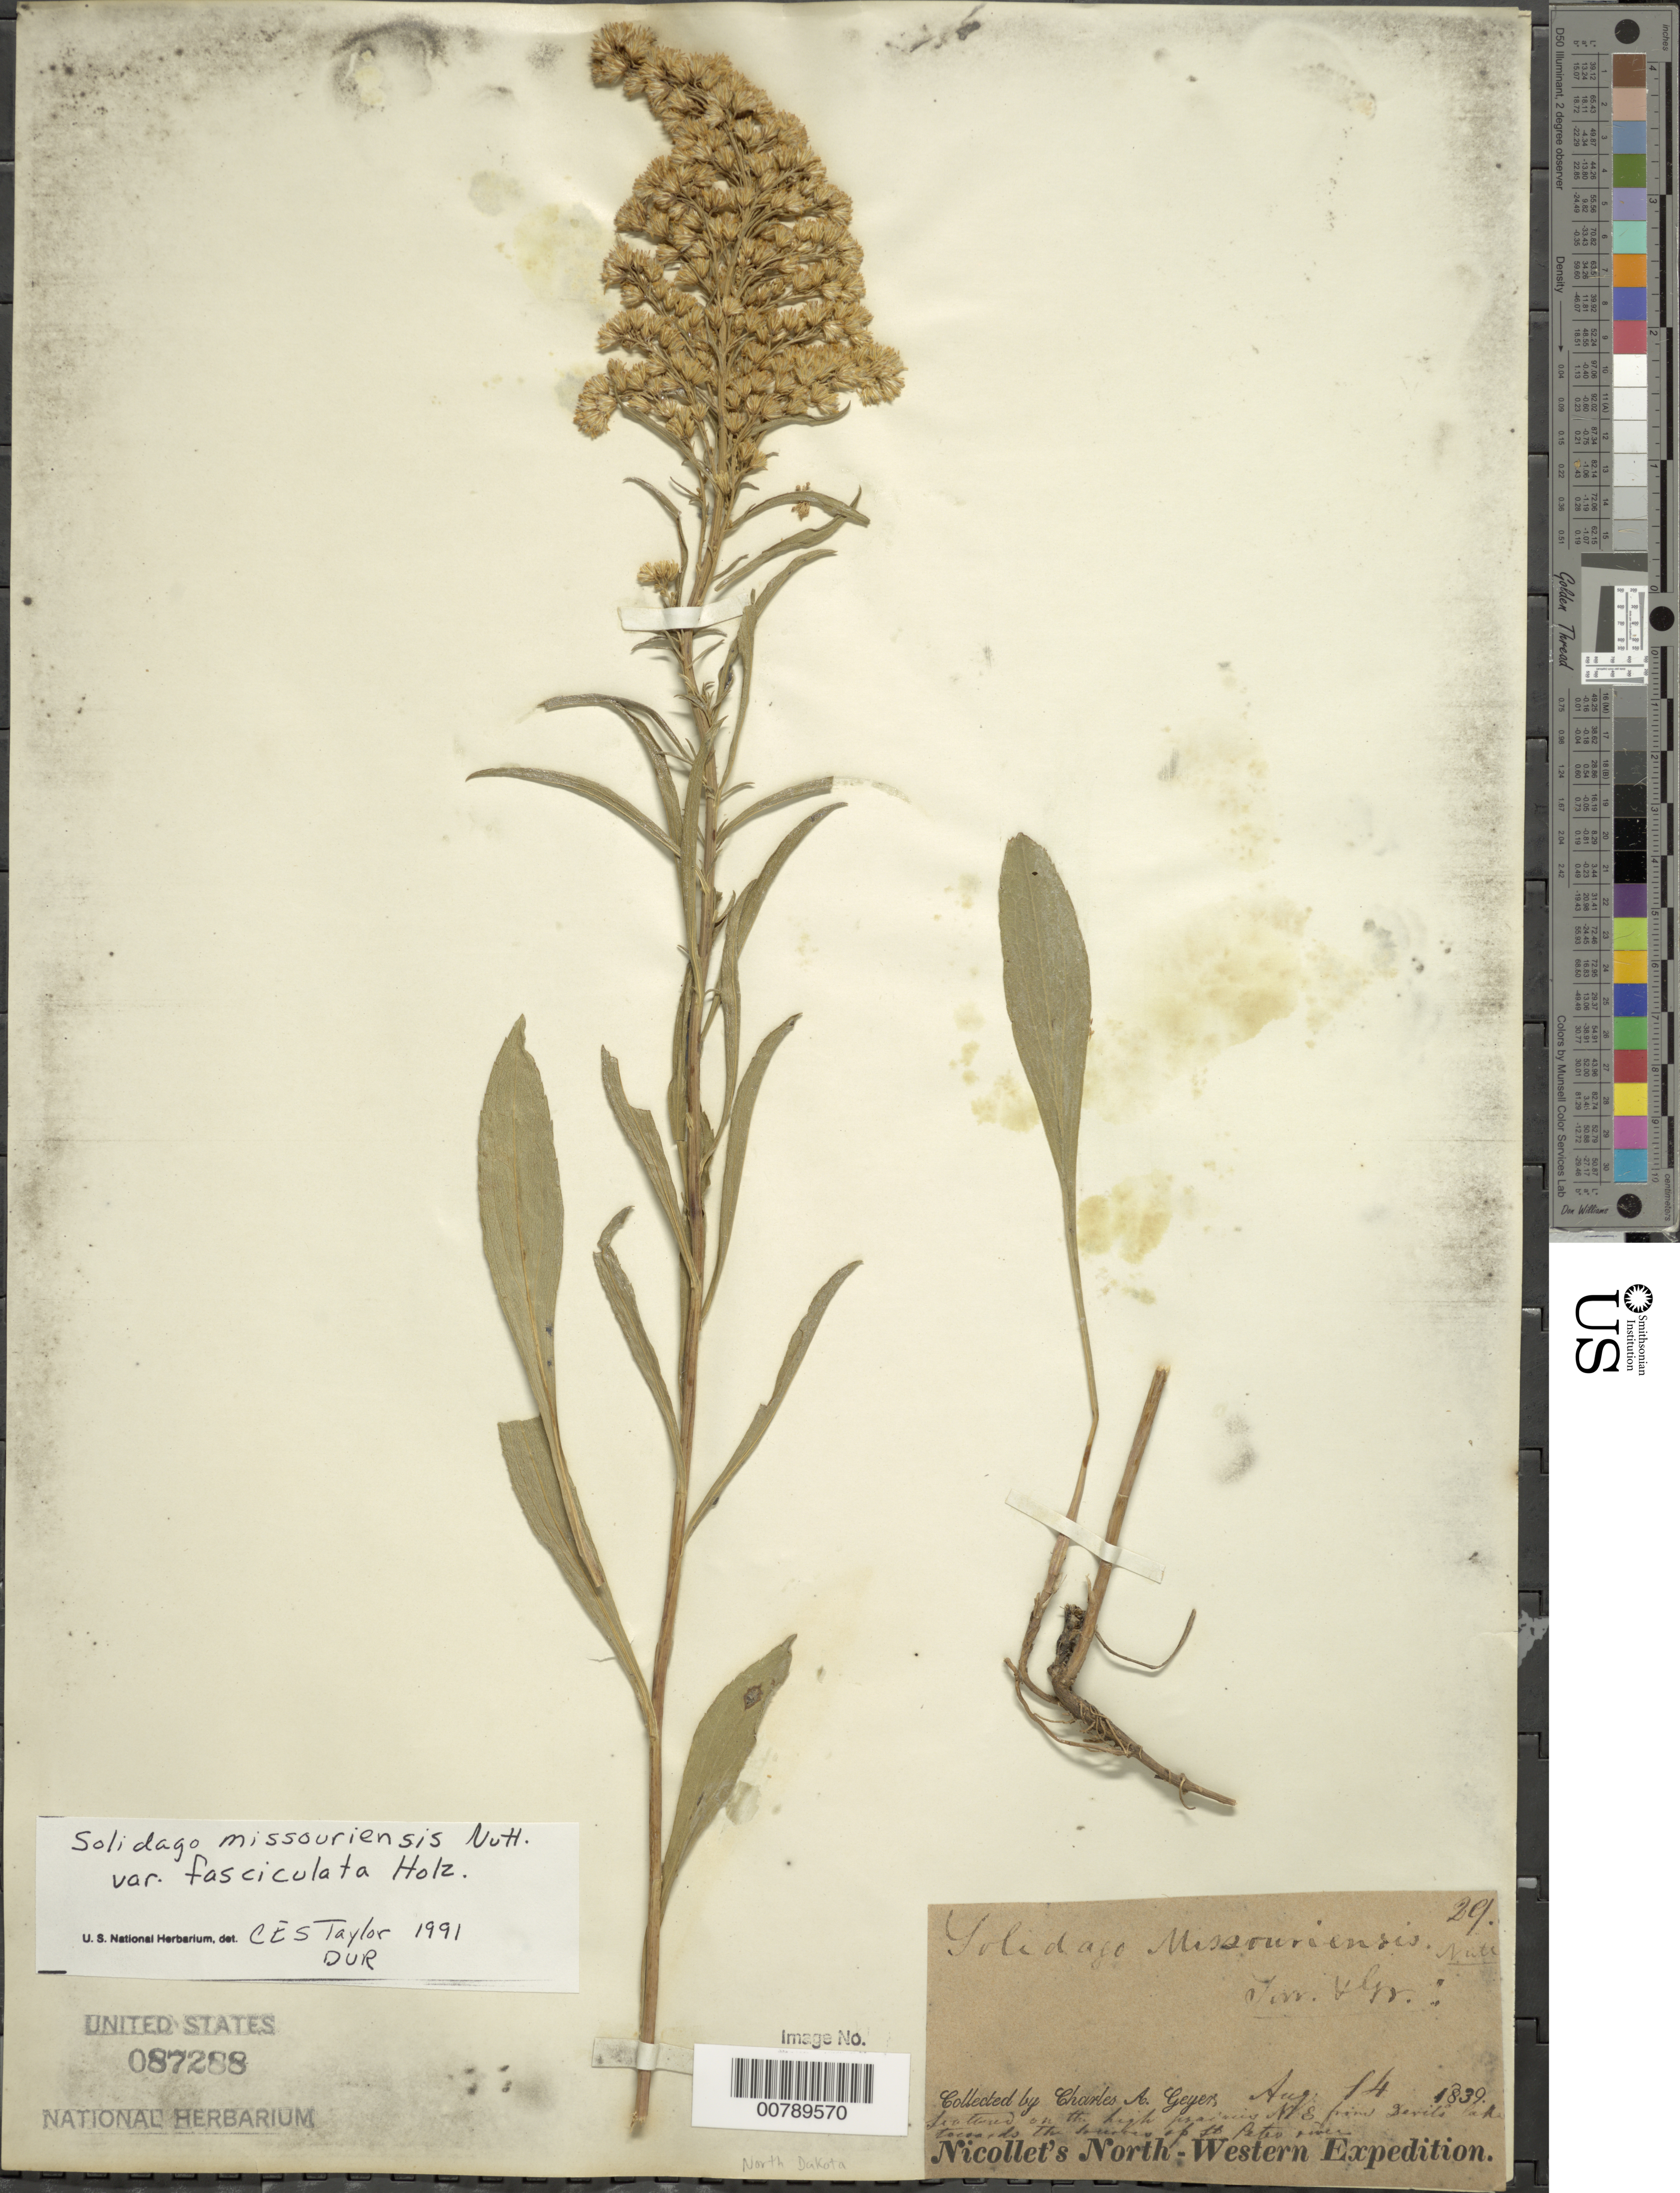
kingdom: Plantae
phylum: Tracheophyta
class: Magnoliopsida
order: Asterales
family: Asteraceae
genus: Solidago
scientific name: Solidago missouriensis var. fasciculata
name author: Holz.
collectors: C. A. Geyer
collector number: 29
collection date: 1839-08-14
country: United States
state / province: North Dakota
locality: On the high prairies N. E. from Devils lake towards the banks of the Peter river. Nicollet's North Western Expedition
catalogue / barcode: US 87288